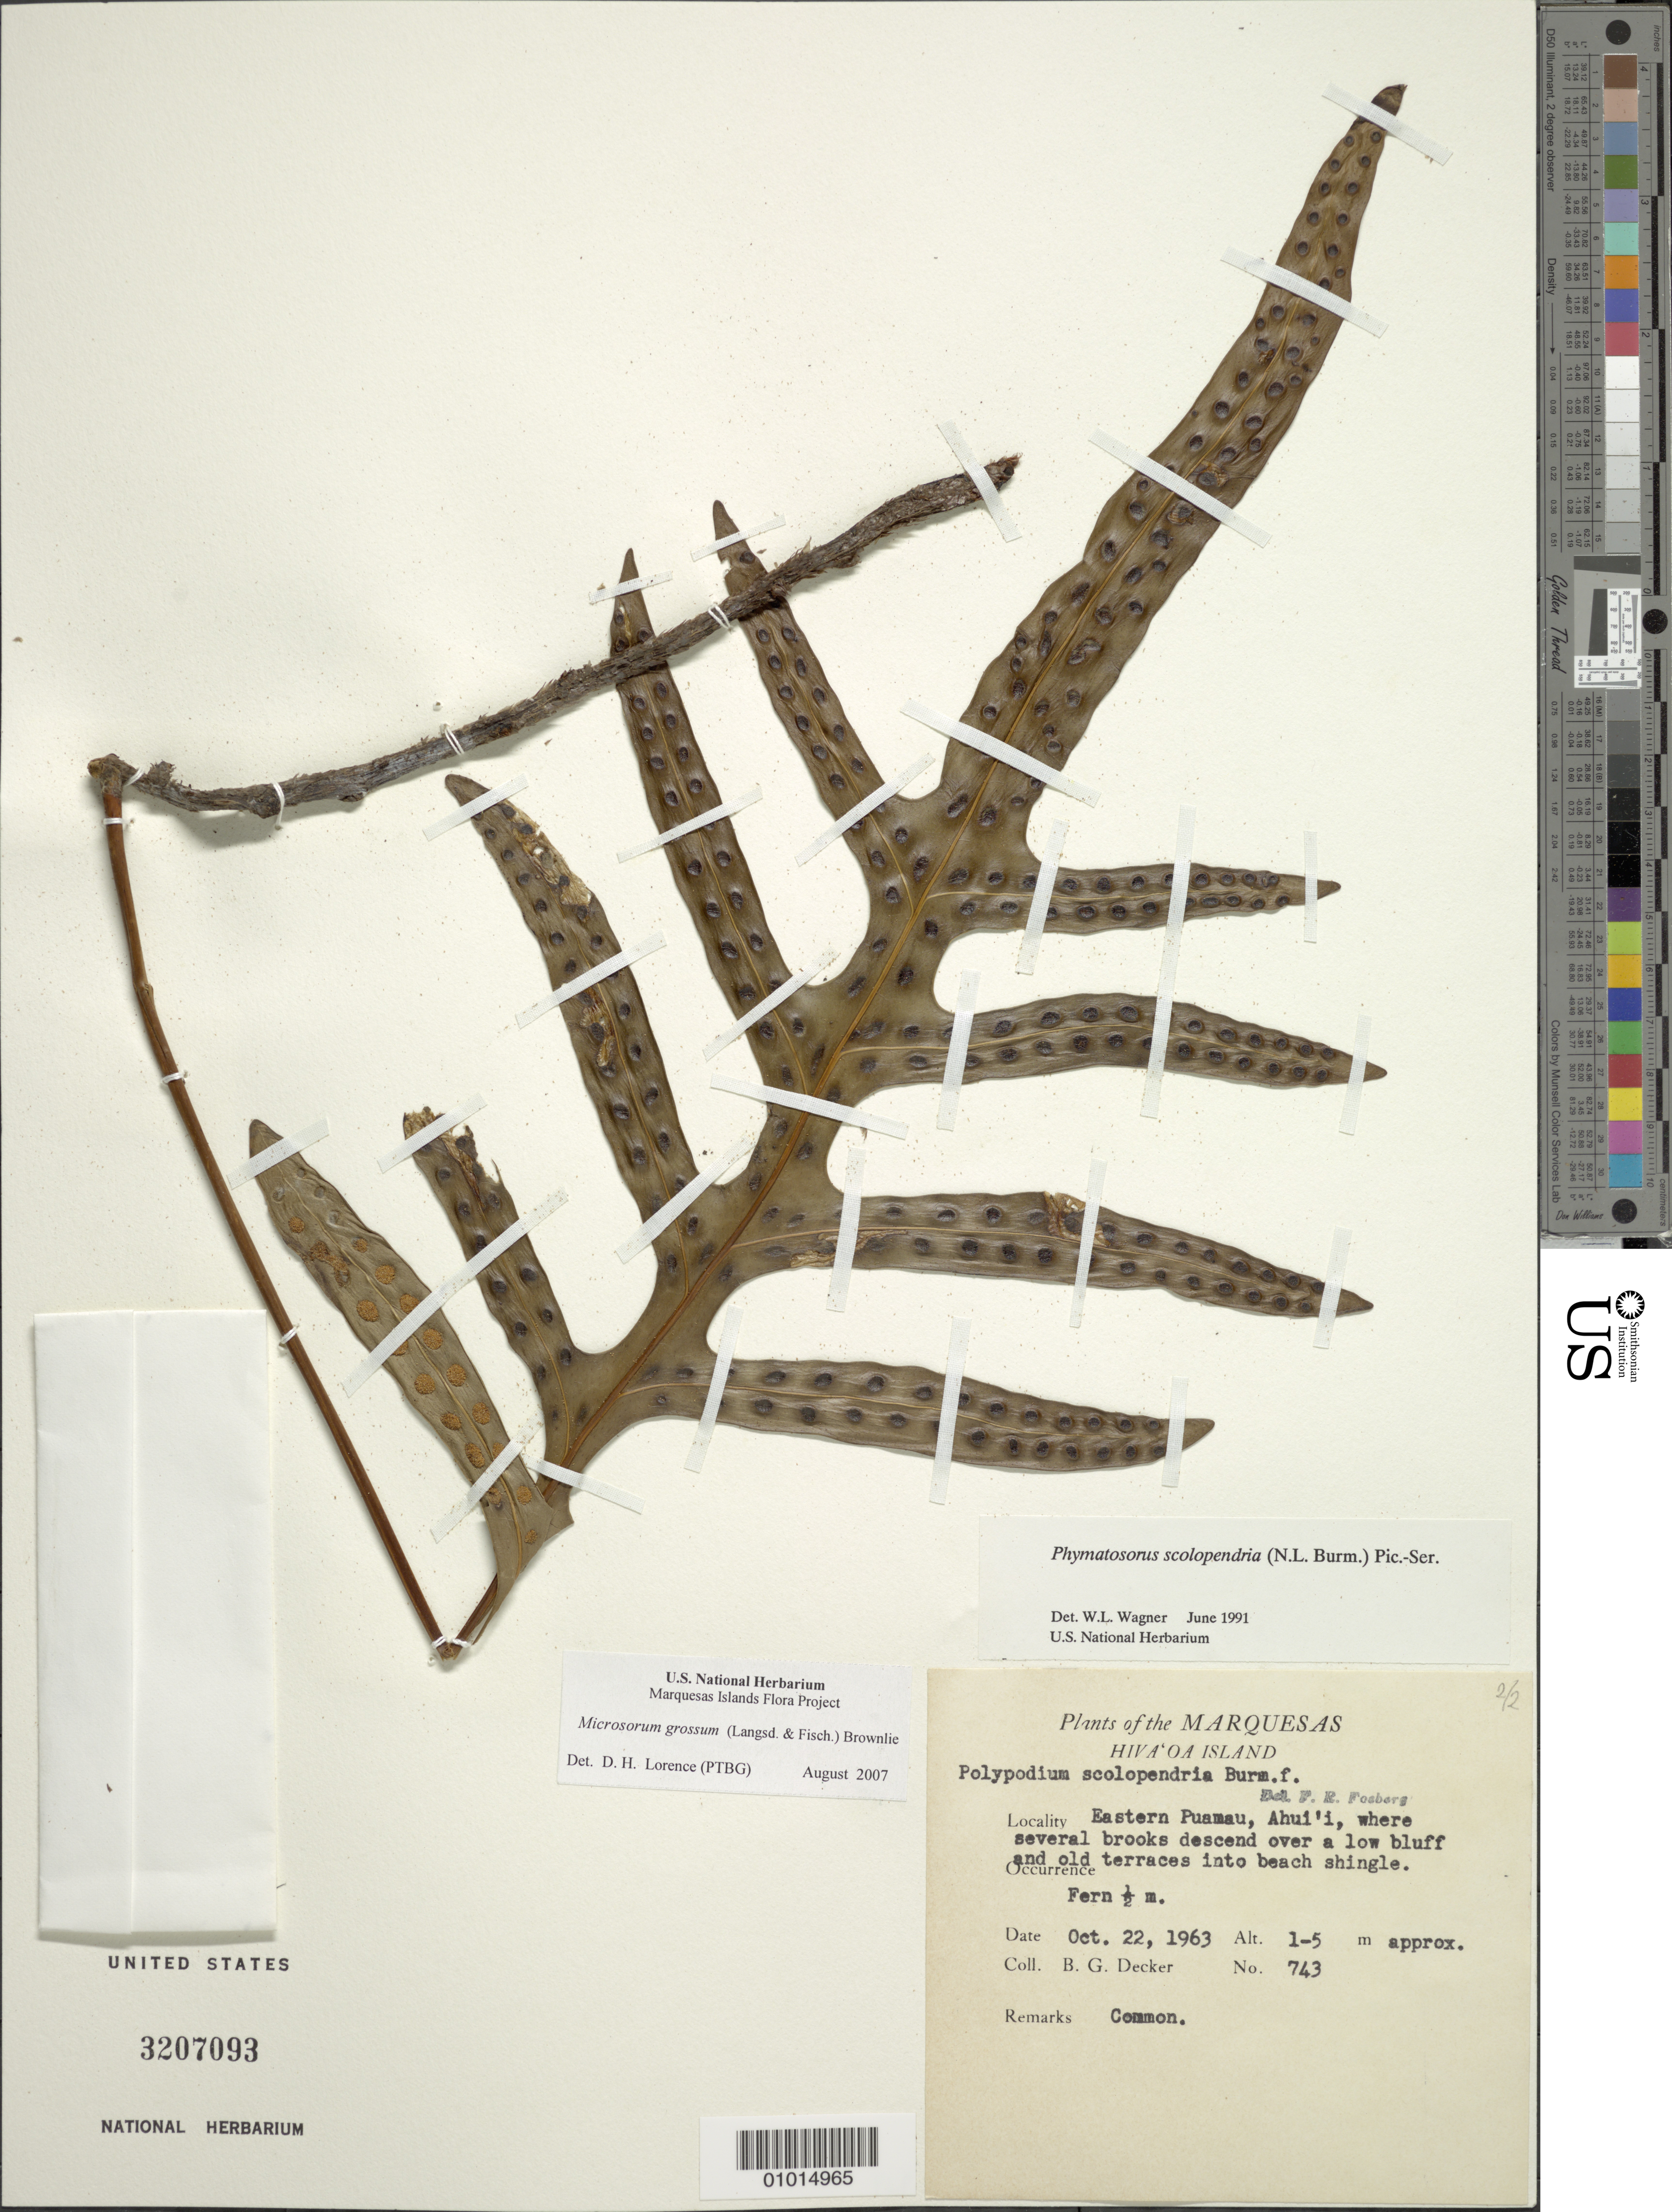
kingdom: Plantae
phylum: Tracheophyta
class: Polypodiopsida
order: Polypodiales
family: Polypodiaceae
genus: Microsorum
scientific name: Microsorum grossum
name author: (Langsd. & Fisch.) S.B. Andrews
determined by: Lorence, David H., (PTBG), National Tropical Botanical Garden (UNITED STATES)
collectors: B. G. Decker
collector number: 743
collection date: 1963-10-22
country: French Polynesia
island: Hiva Oa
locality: E Puamau, Ahui'i, where several brooks descend over a low bluff and old terraces on beach shingle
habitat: common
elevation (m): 1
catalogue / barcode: US 3207093